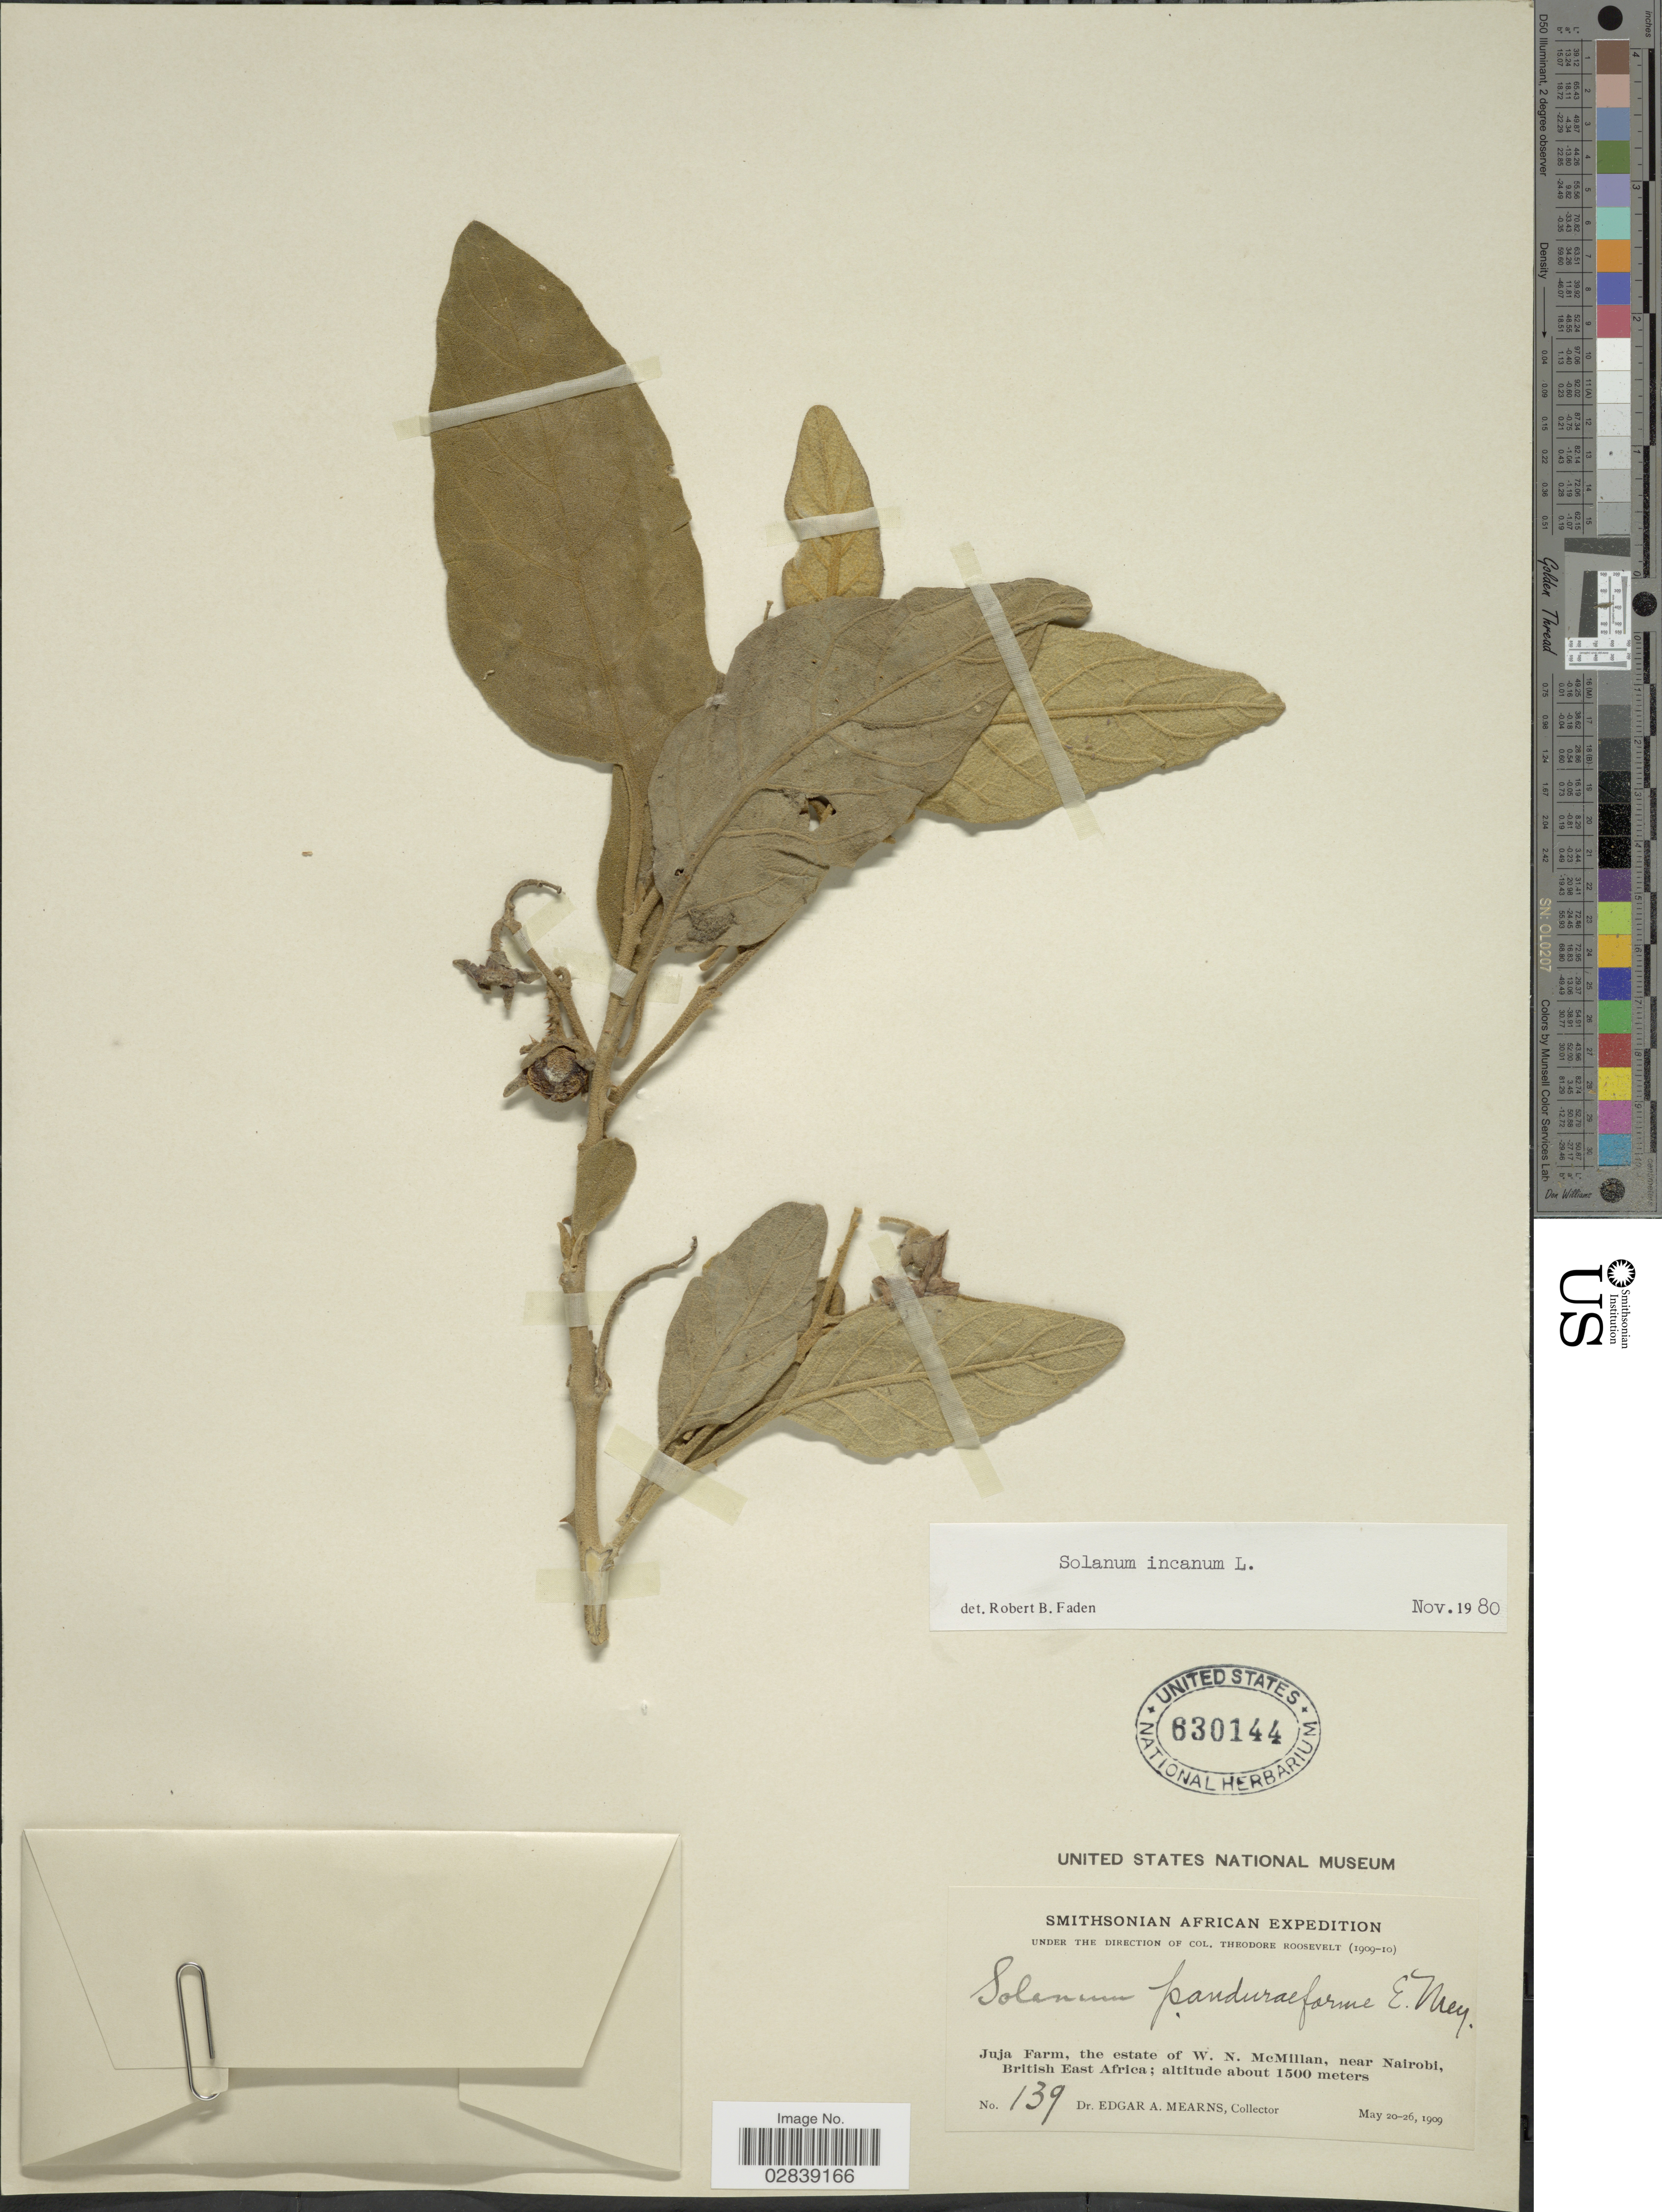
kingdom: Plantae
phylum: Tracheophyta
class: Magnoliopsida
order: Solanales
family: Solanaceae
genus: Solanum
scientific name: Solanum incanum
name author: L.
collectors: E. A. Mearns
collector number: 139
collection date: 1909-05-20/1909-05-26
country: Kenya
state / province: Nairobi Area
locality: Juja Farm, the estate of W.N. McMillan, near Nairobi, British East Africa.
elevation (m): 1500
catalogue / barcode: US 630144